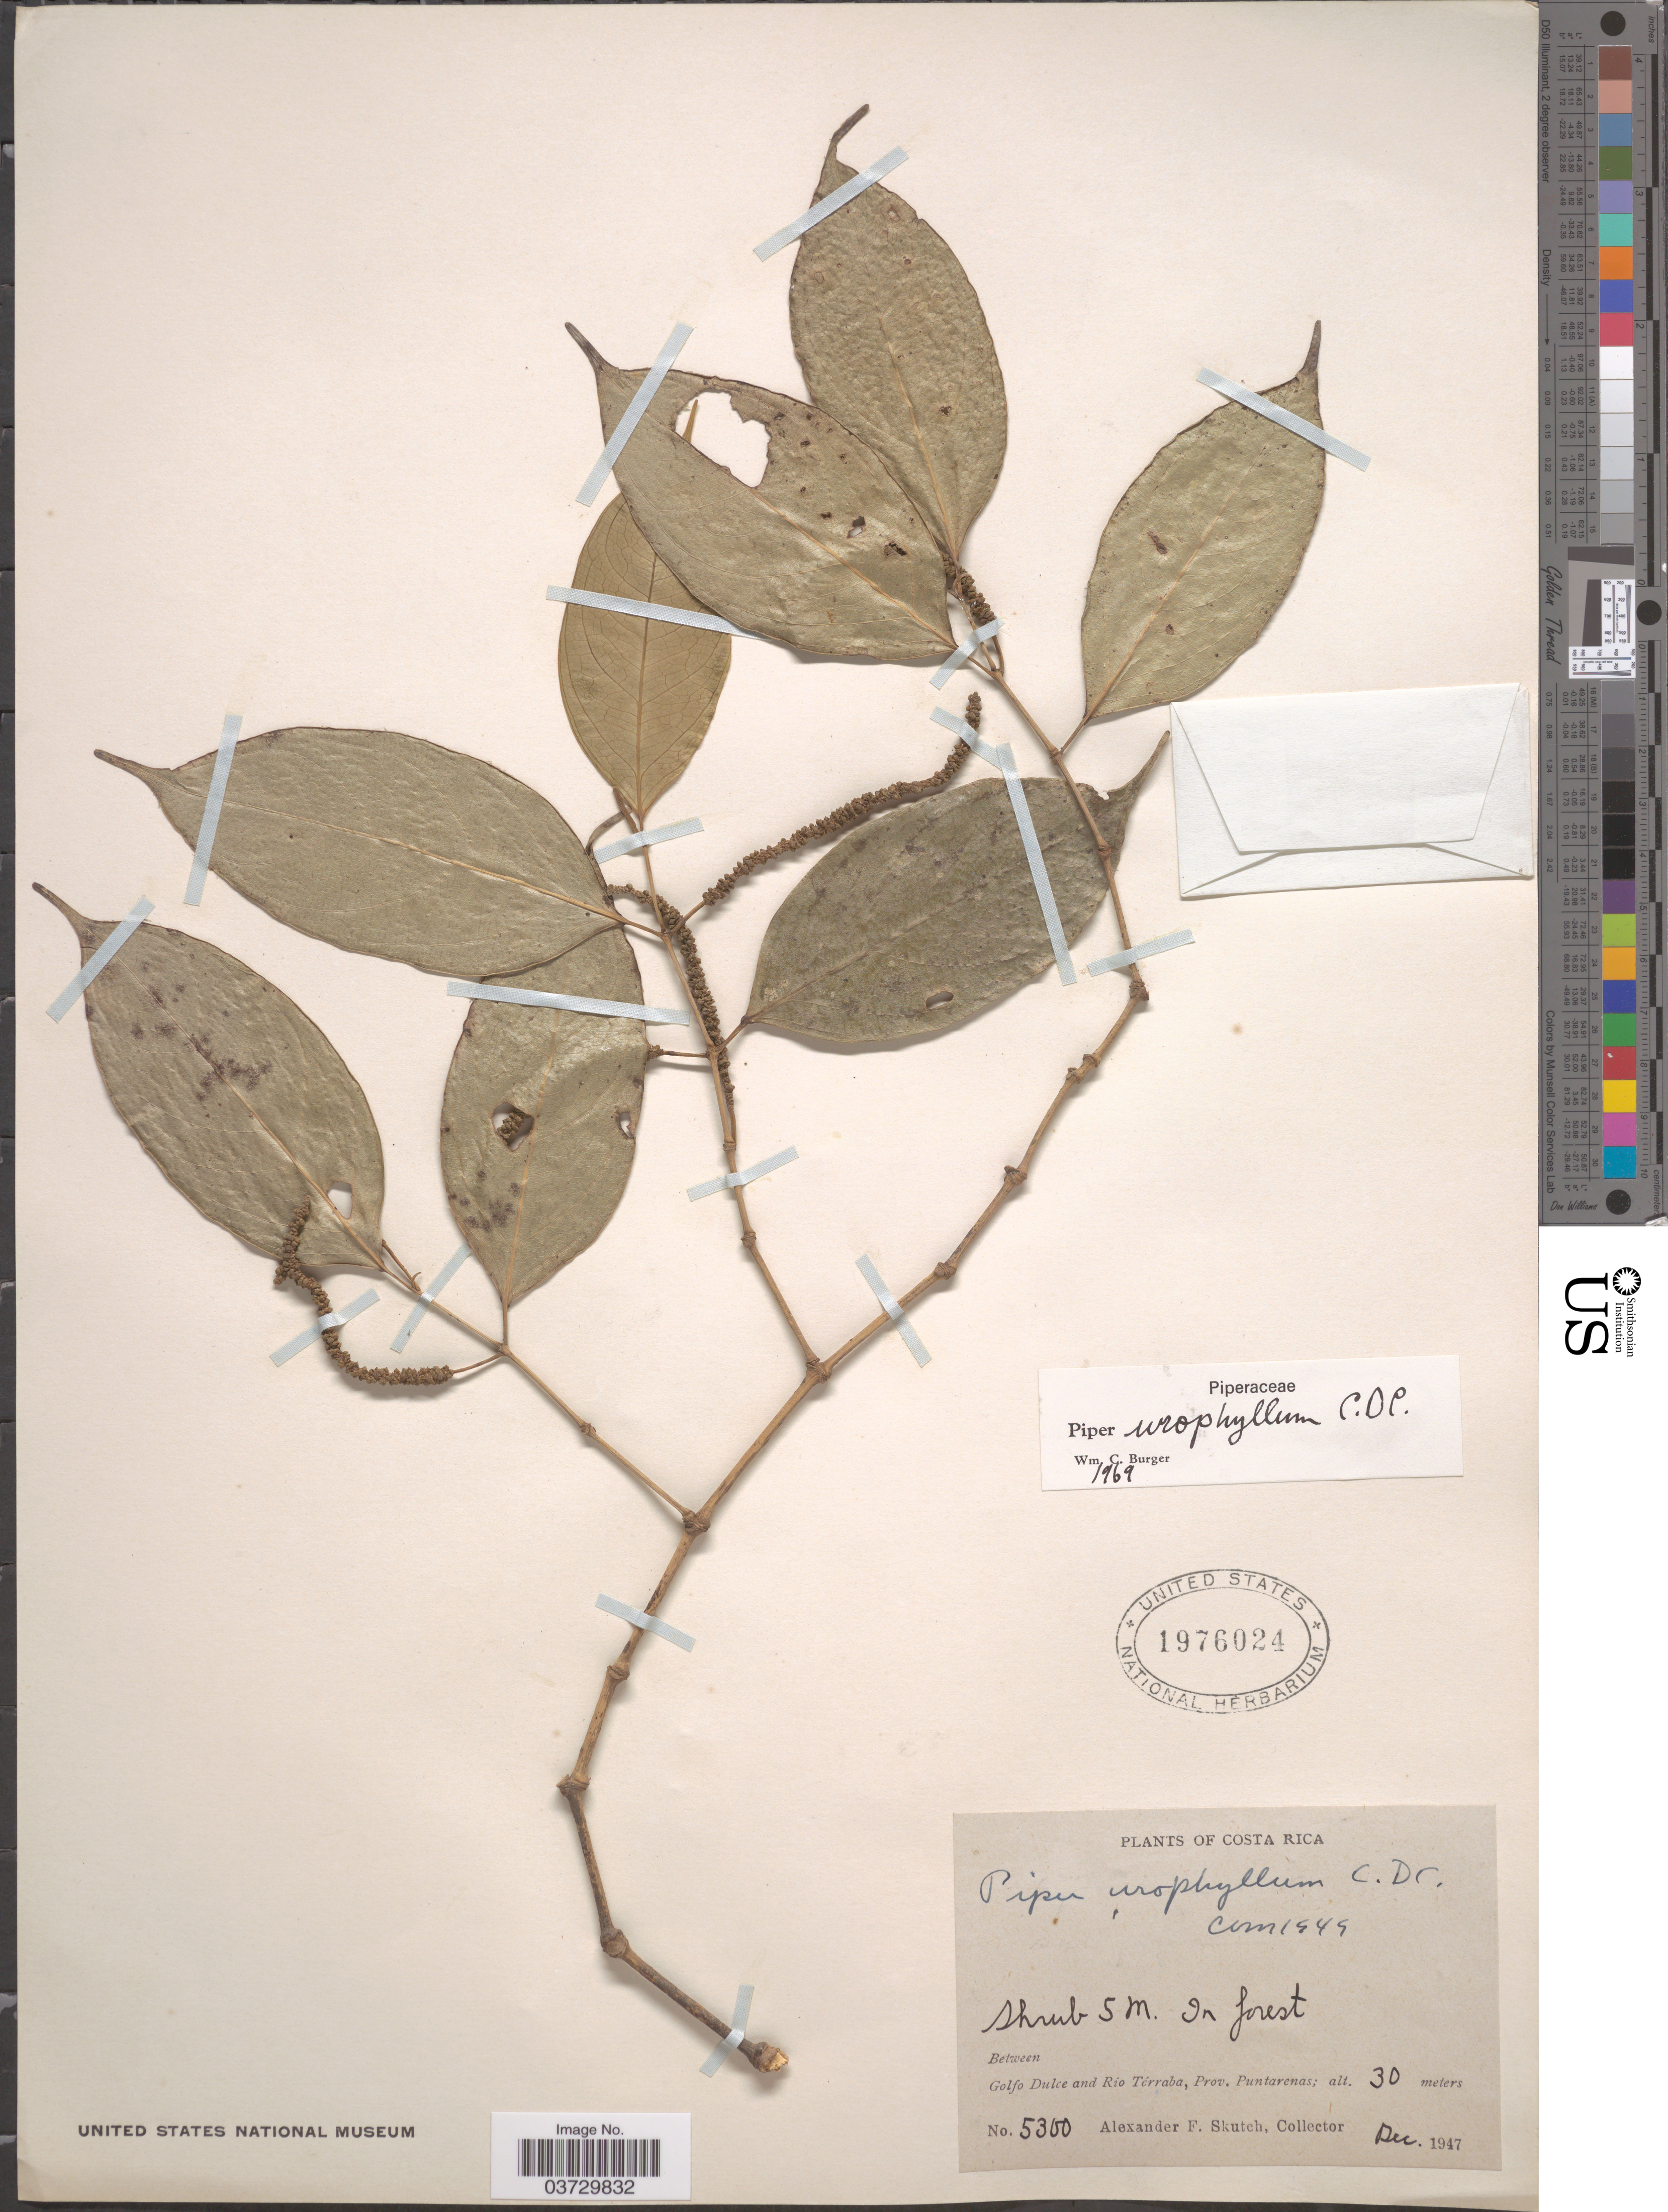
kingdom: Plantae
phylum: Tracheophyta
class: Magnoliopsida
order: Piperales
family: Piperaceae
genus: Piper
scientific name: Piper urophyllum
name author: DC.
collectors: A. F. Skutch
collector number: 5300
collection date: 1947-12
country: Costa Rica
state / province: Puntarenas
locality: Between Golfo Dulce and Río Térraba.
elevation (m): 30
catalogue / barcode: US 1976024